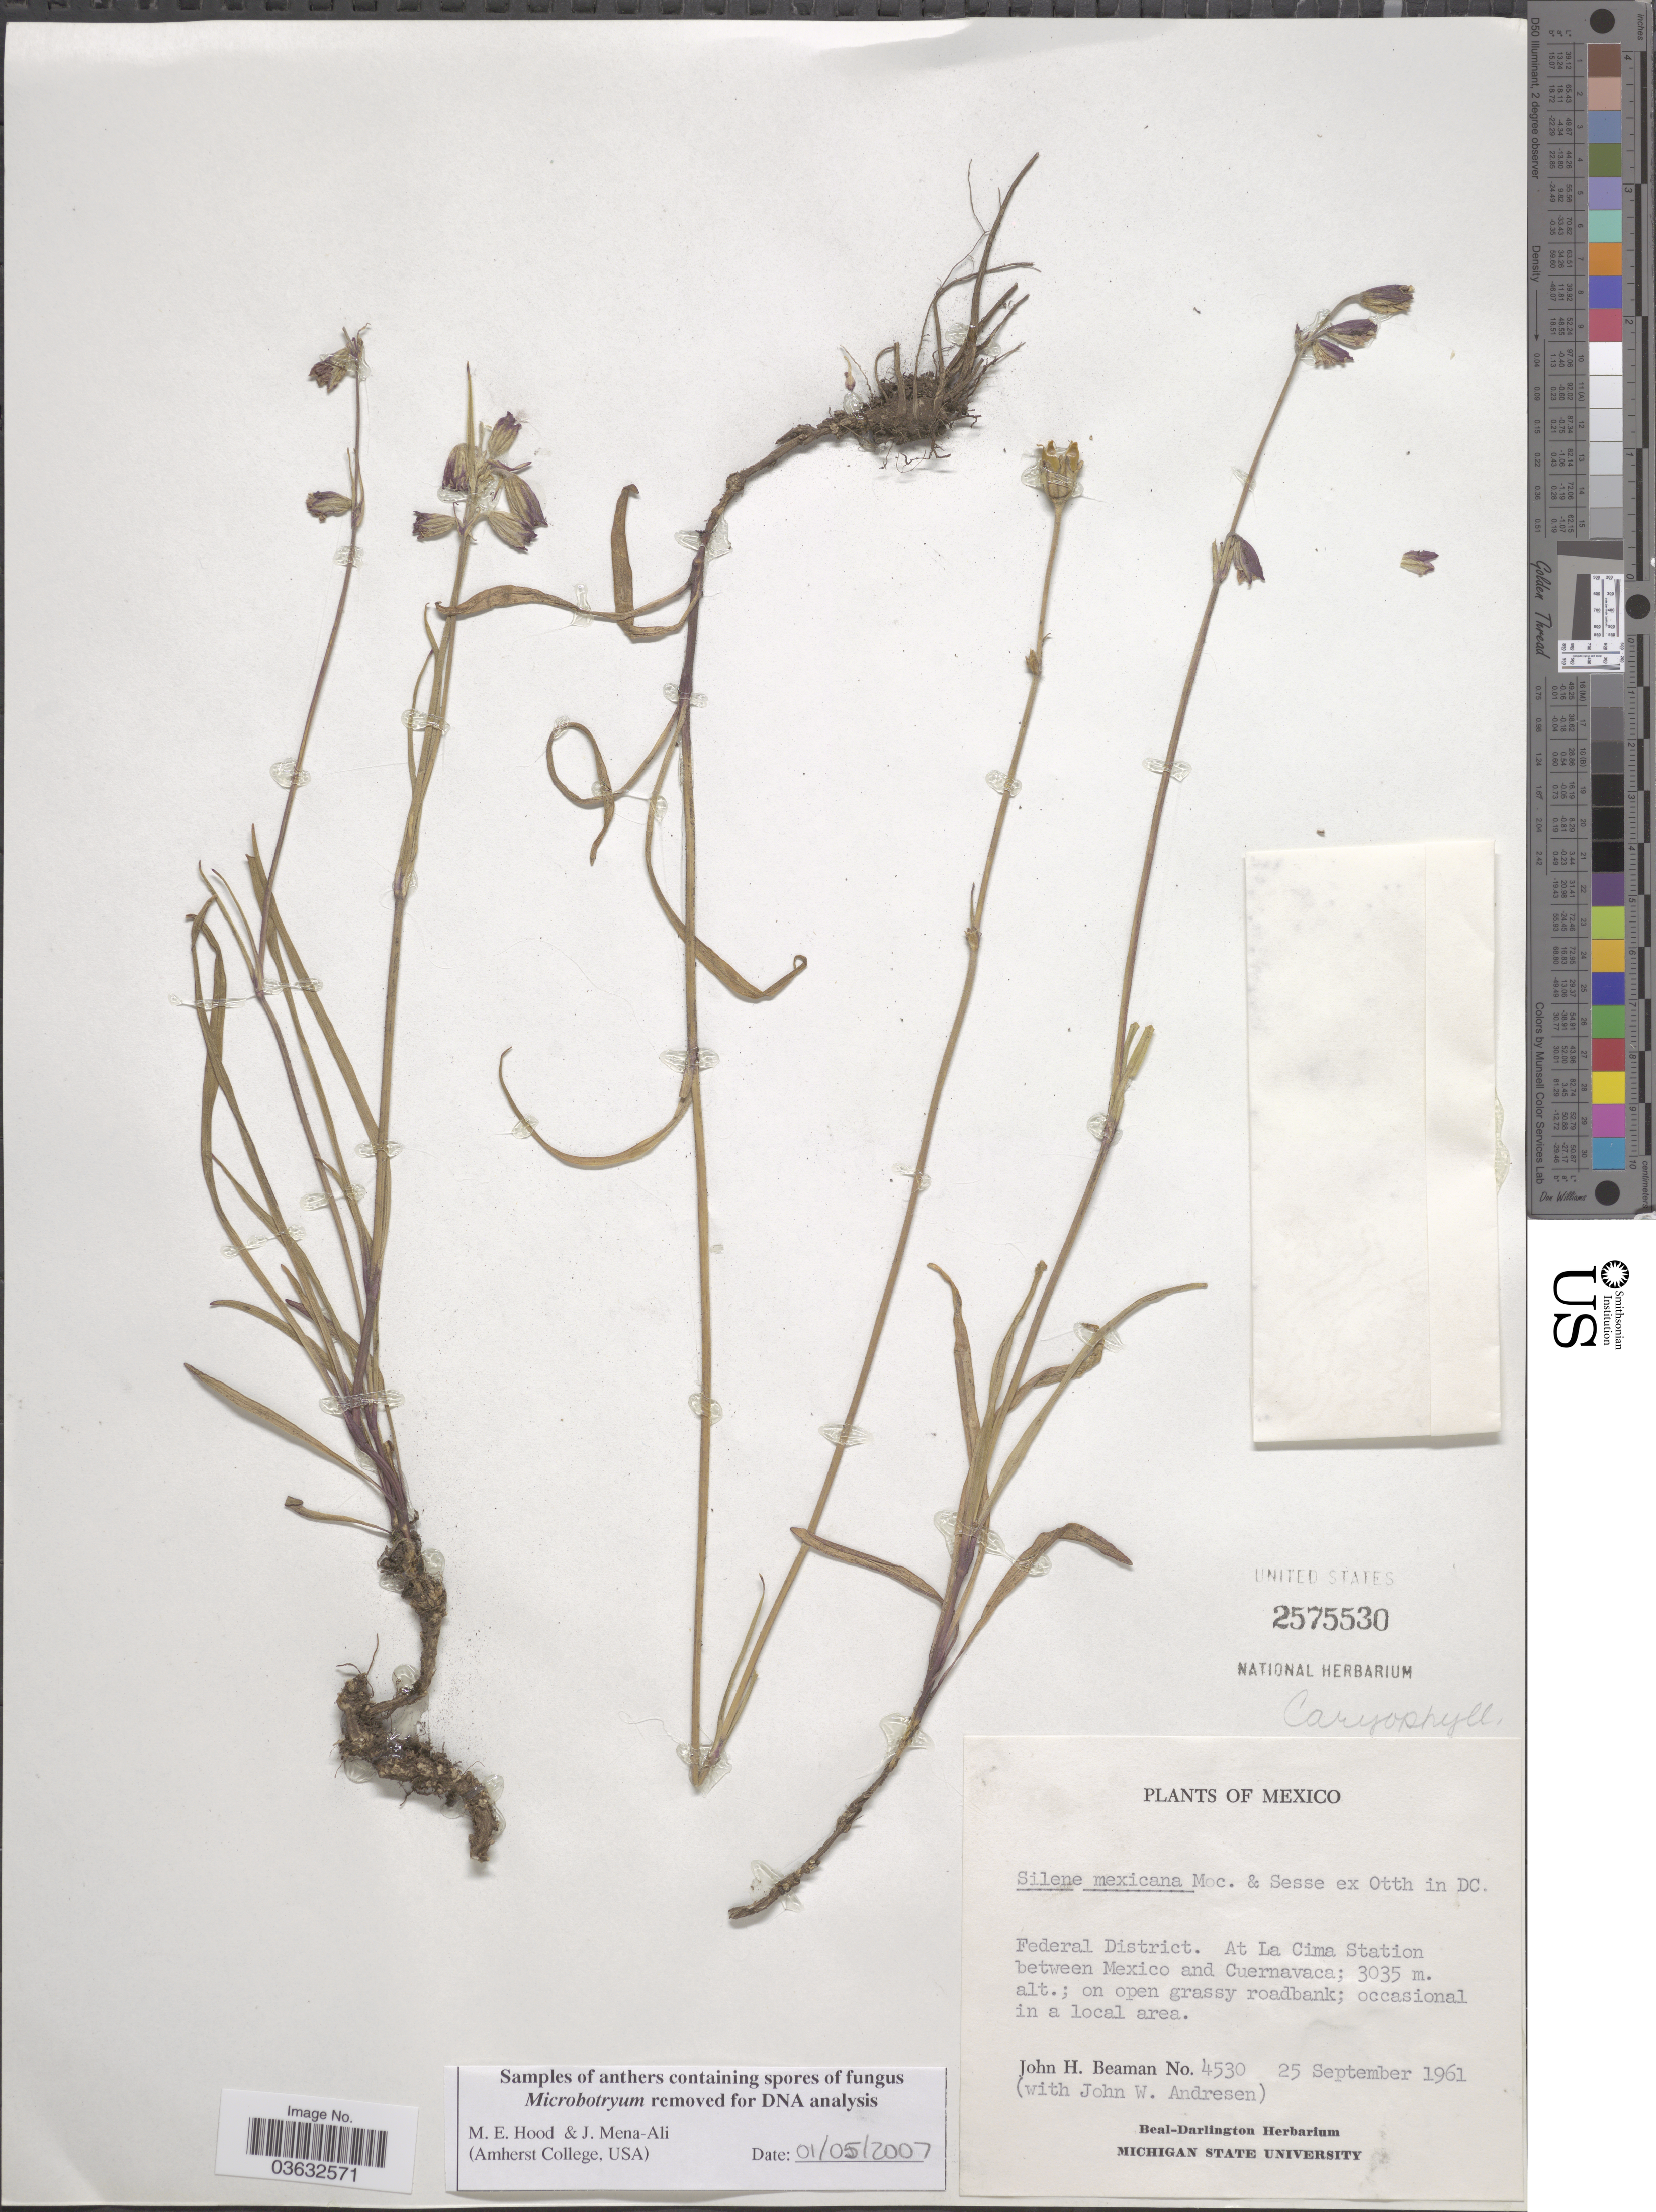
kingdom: Plantae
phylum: Tracheophyta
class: Magnoliopsida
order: Caryophyllales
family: Caryophyllaceae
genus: Silene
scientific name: Silene mexicana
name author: Moc. & Sessé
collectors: J. H. Beaman & J. Andrésen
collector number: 4530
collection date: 1961-09-25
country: Mexico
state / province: Distrito Federal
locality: At La Cima Station between Mexico and Cuernavaca.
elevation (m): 3035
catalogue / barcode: US 2575530